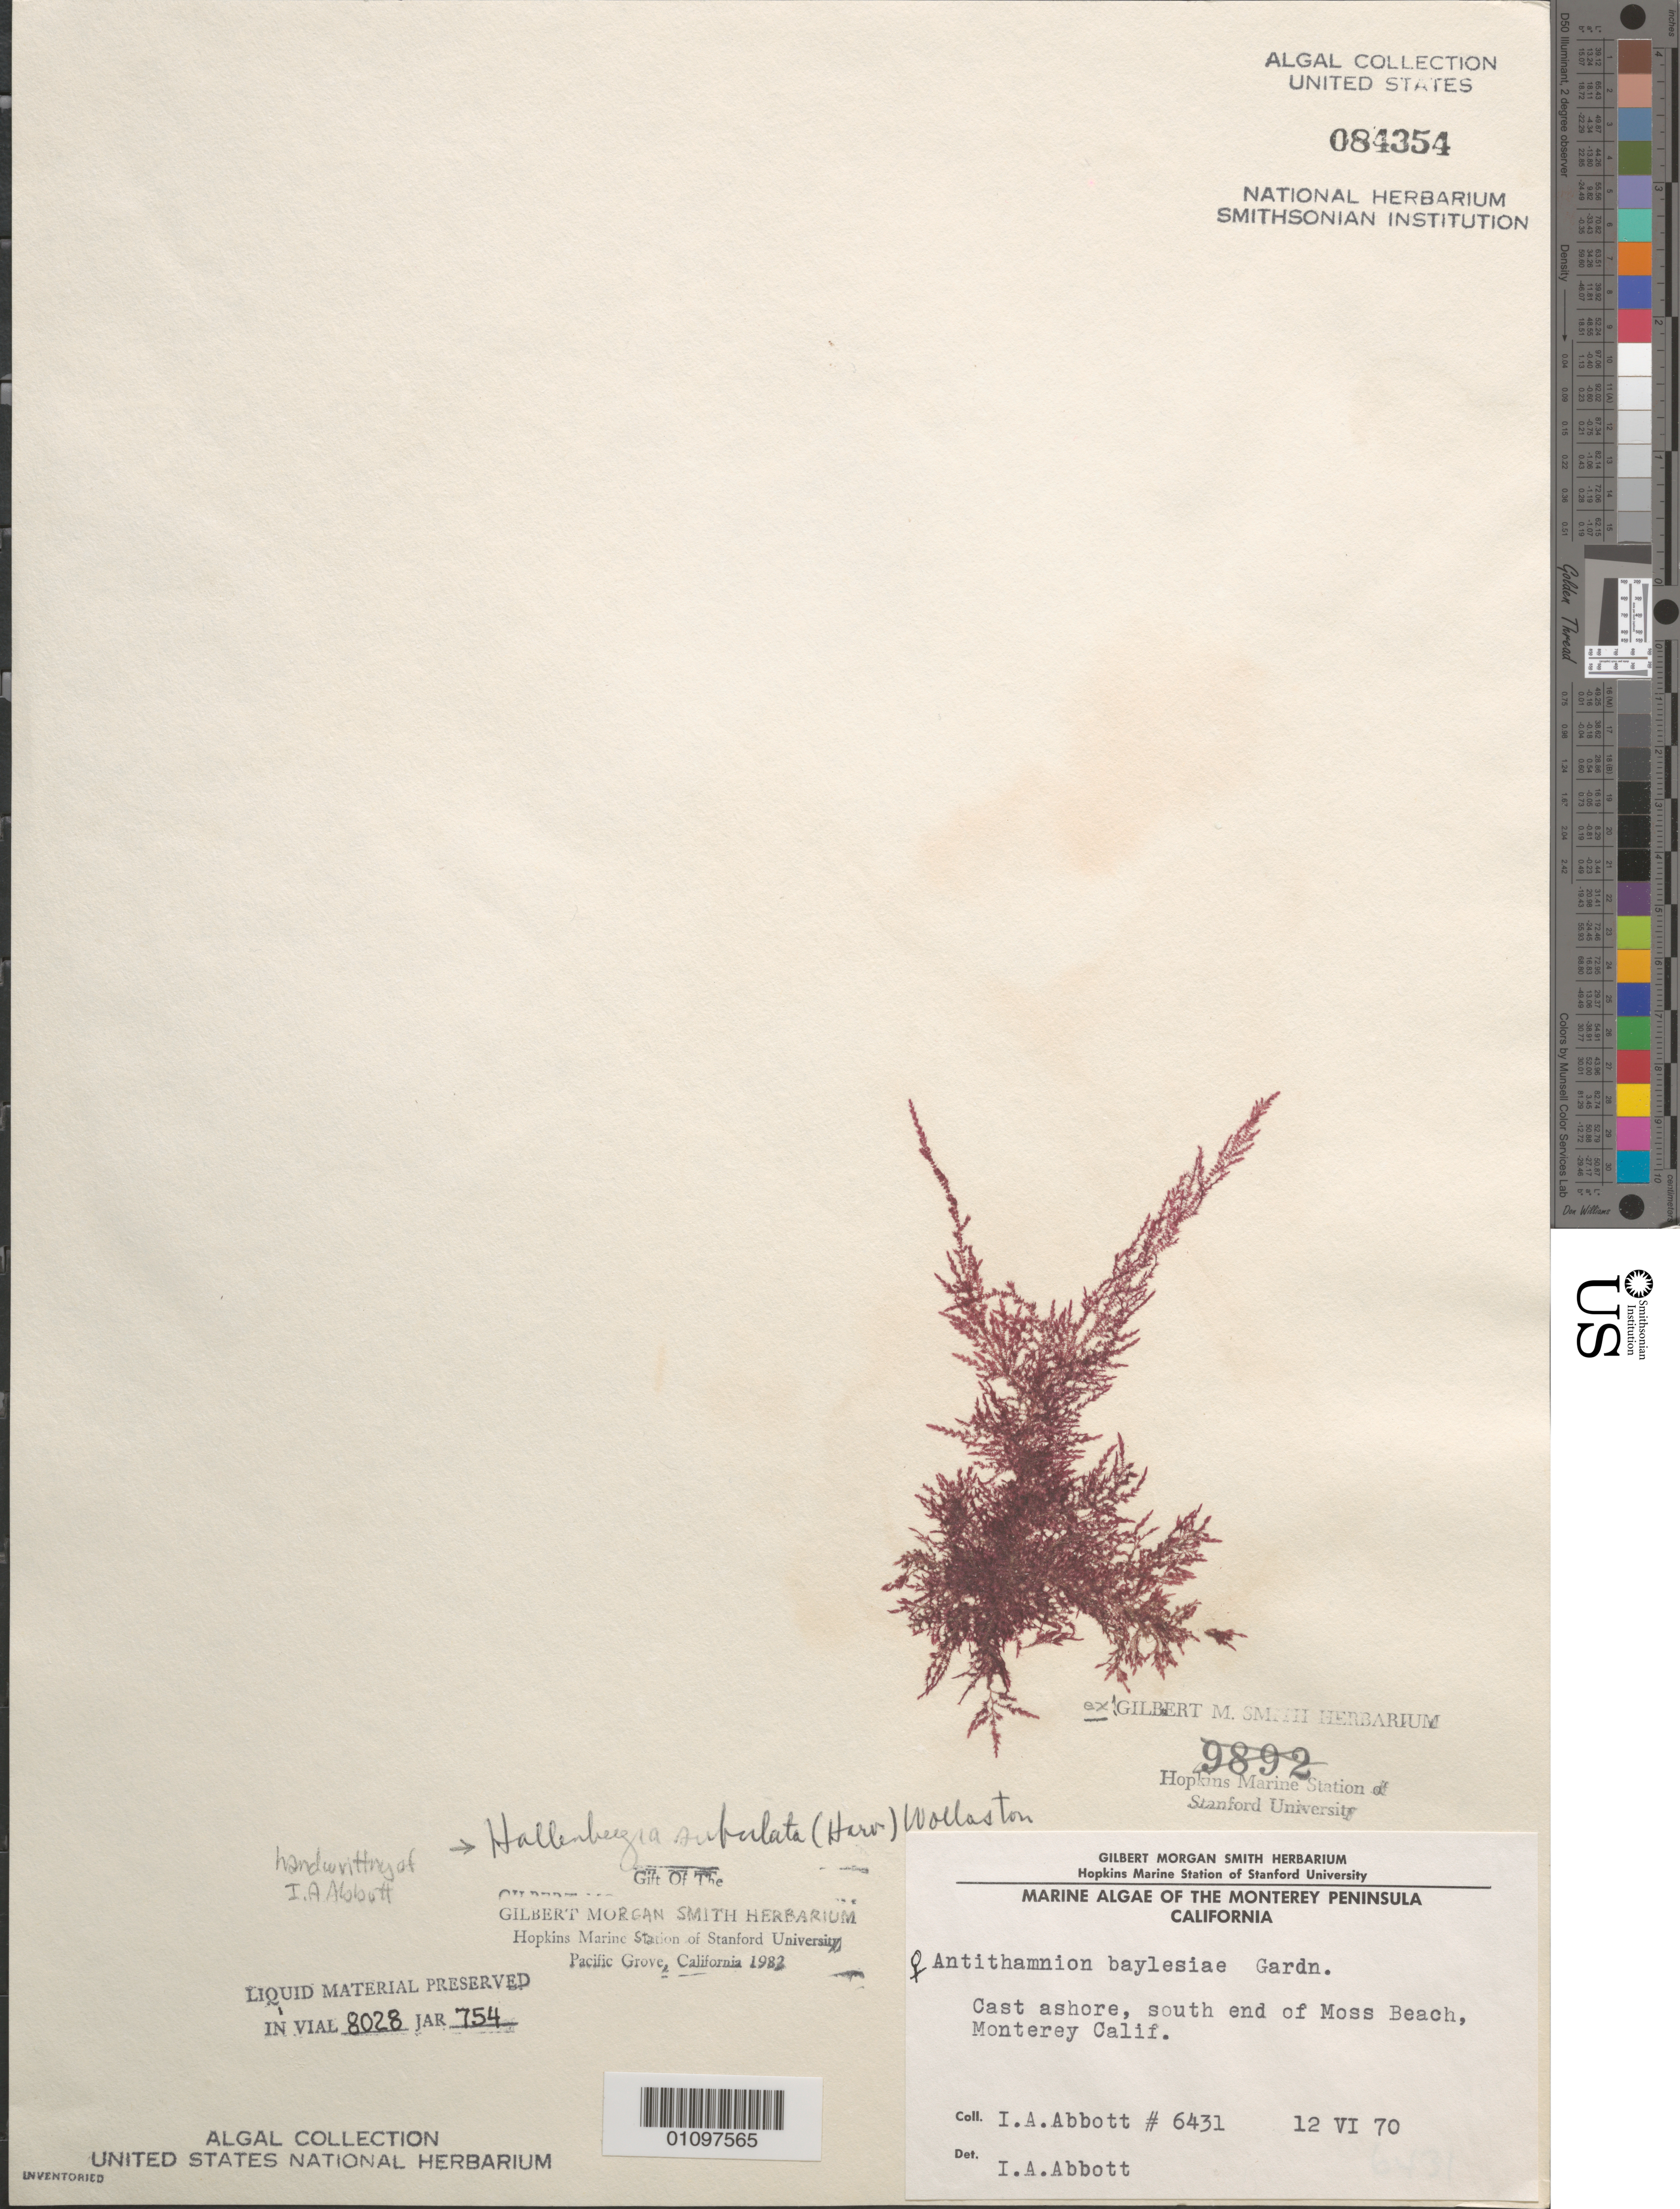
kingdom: Plantae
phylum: Rhodophyta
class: Florideophyceae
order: Ceramiales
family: Ceramiaceae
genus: Hollenbergia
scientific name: Hollenbergia subulata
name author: (Harv.) Wollaston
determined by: Abbott, Isabella A.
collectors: I. A. Abbott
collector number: IAA 6431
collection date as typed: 12 Jun 1970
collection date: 1970-06-12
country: United States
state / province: California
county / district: Monterey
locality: Moss Beach, south end or Asilomar Point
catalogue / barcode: US 84354